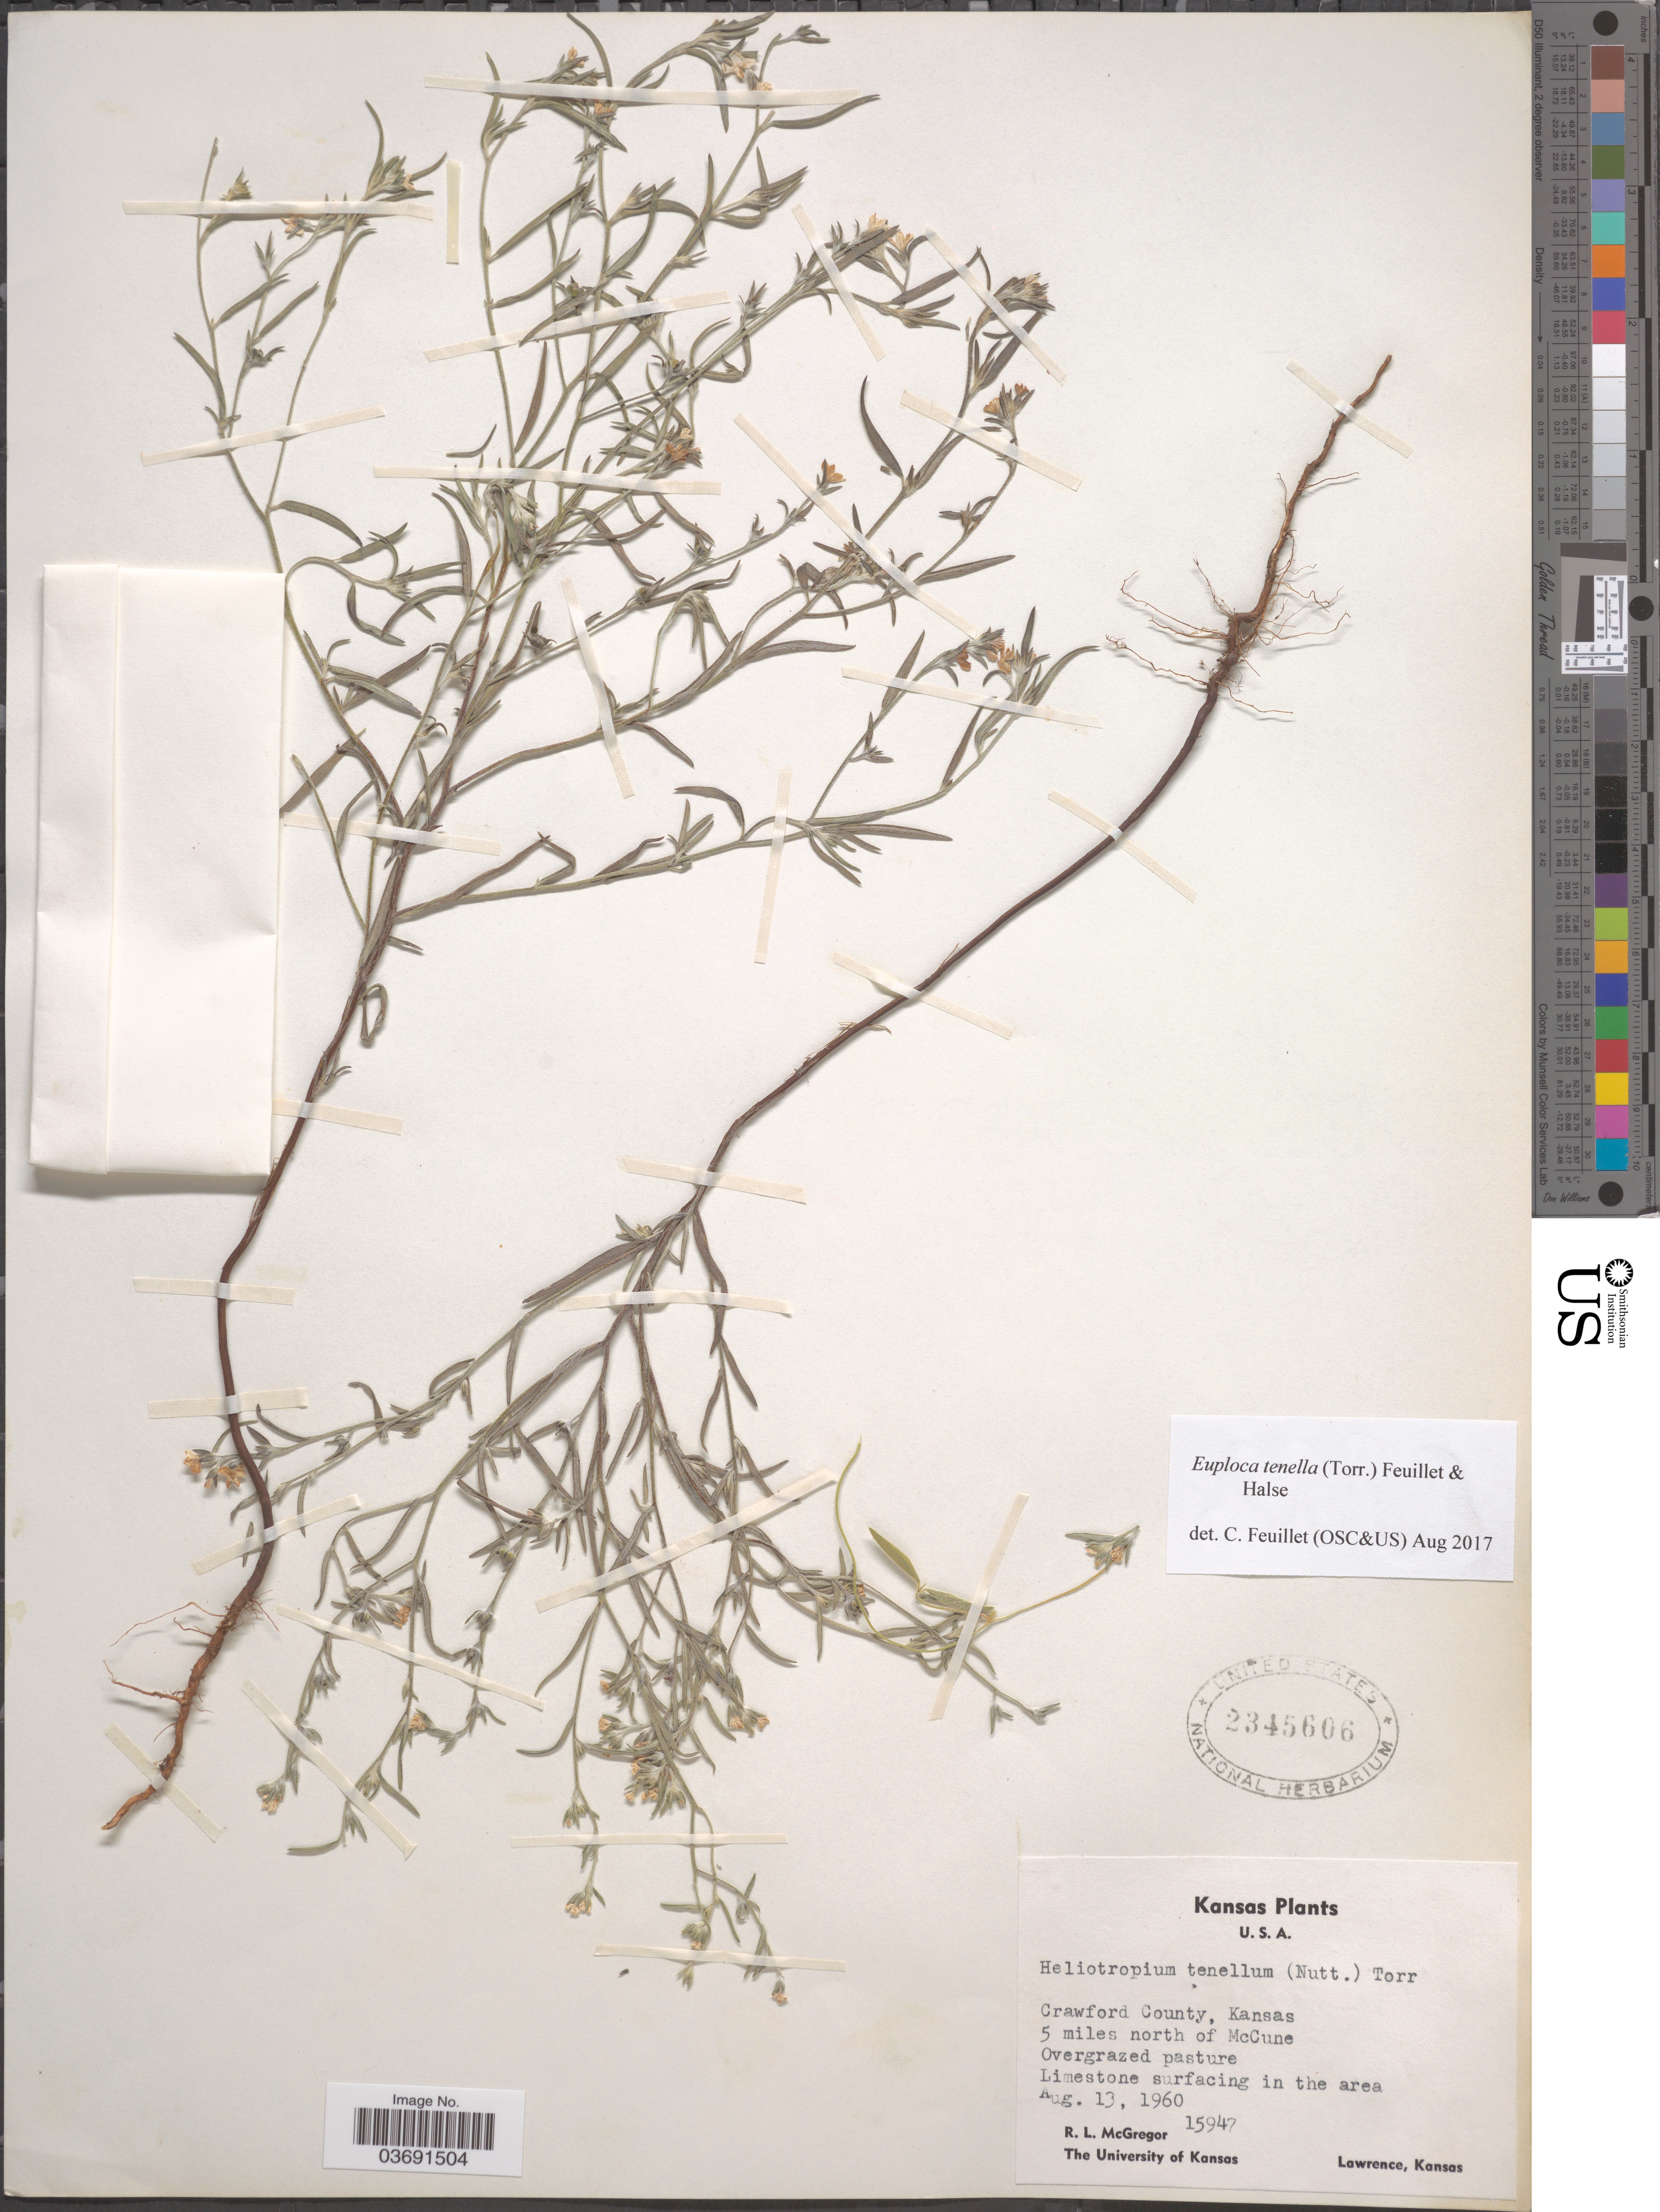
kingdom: Plantae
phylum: Tracheophyta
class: Magnoliopsida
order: Boraginales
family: Heliotropiaceae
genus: Euploca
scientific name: Euploca tenella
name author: (Torr.) Feuillet & Halse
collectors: R. McGregor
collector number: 15947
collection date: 1960-08-13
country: United States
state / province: Kansas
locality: Crawford County. 5 miles north of McCune.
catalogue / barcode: US 2345606